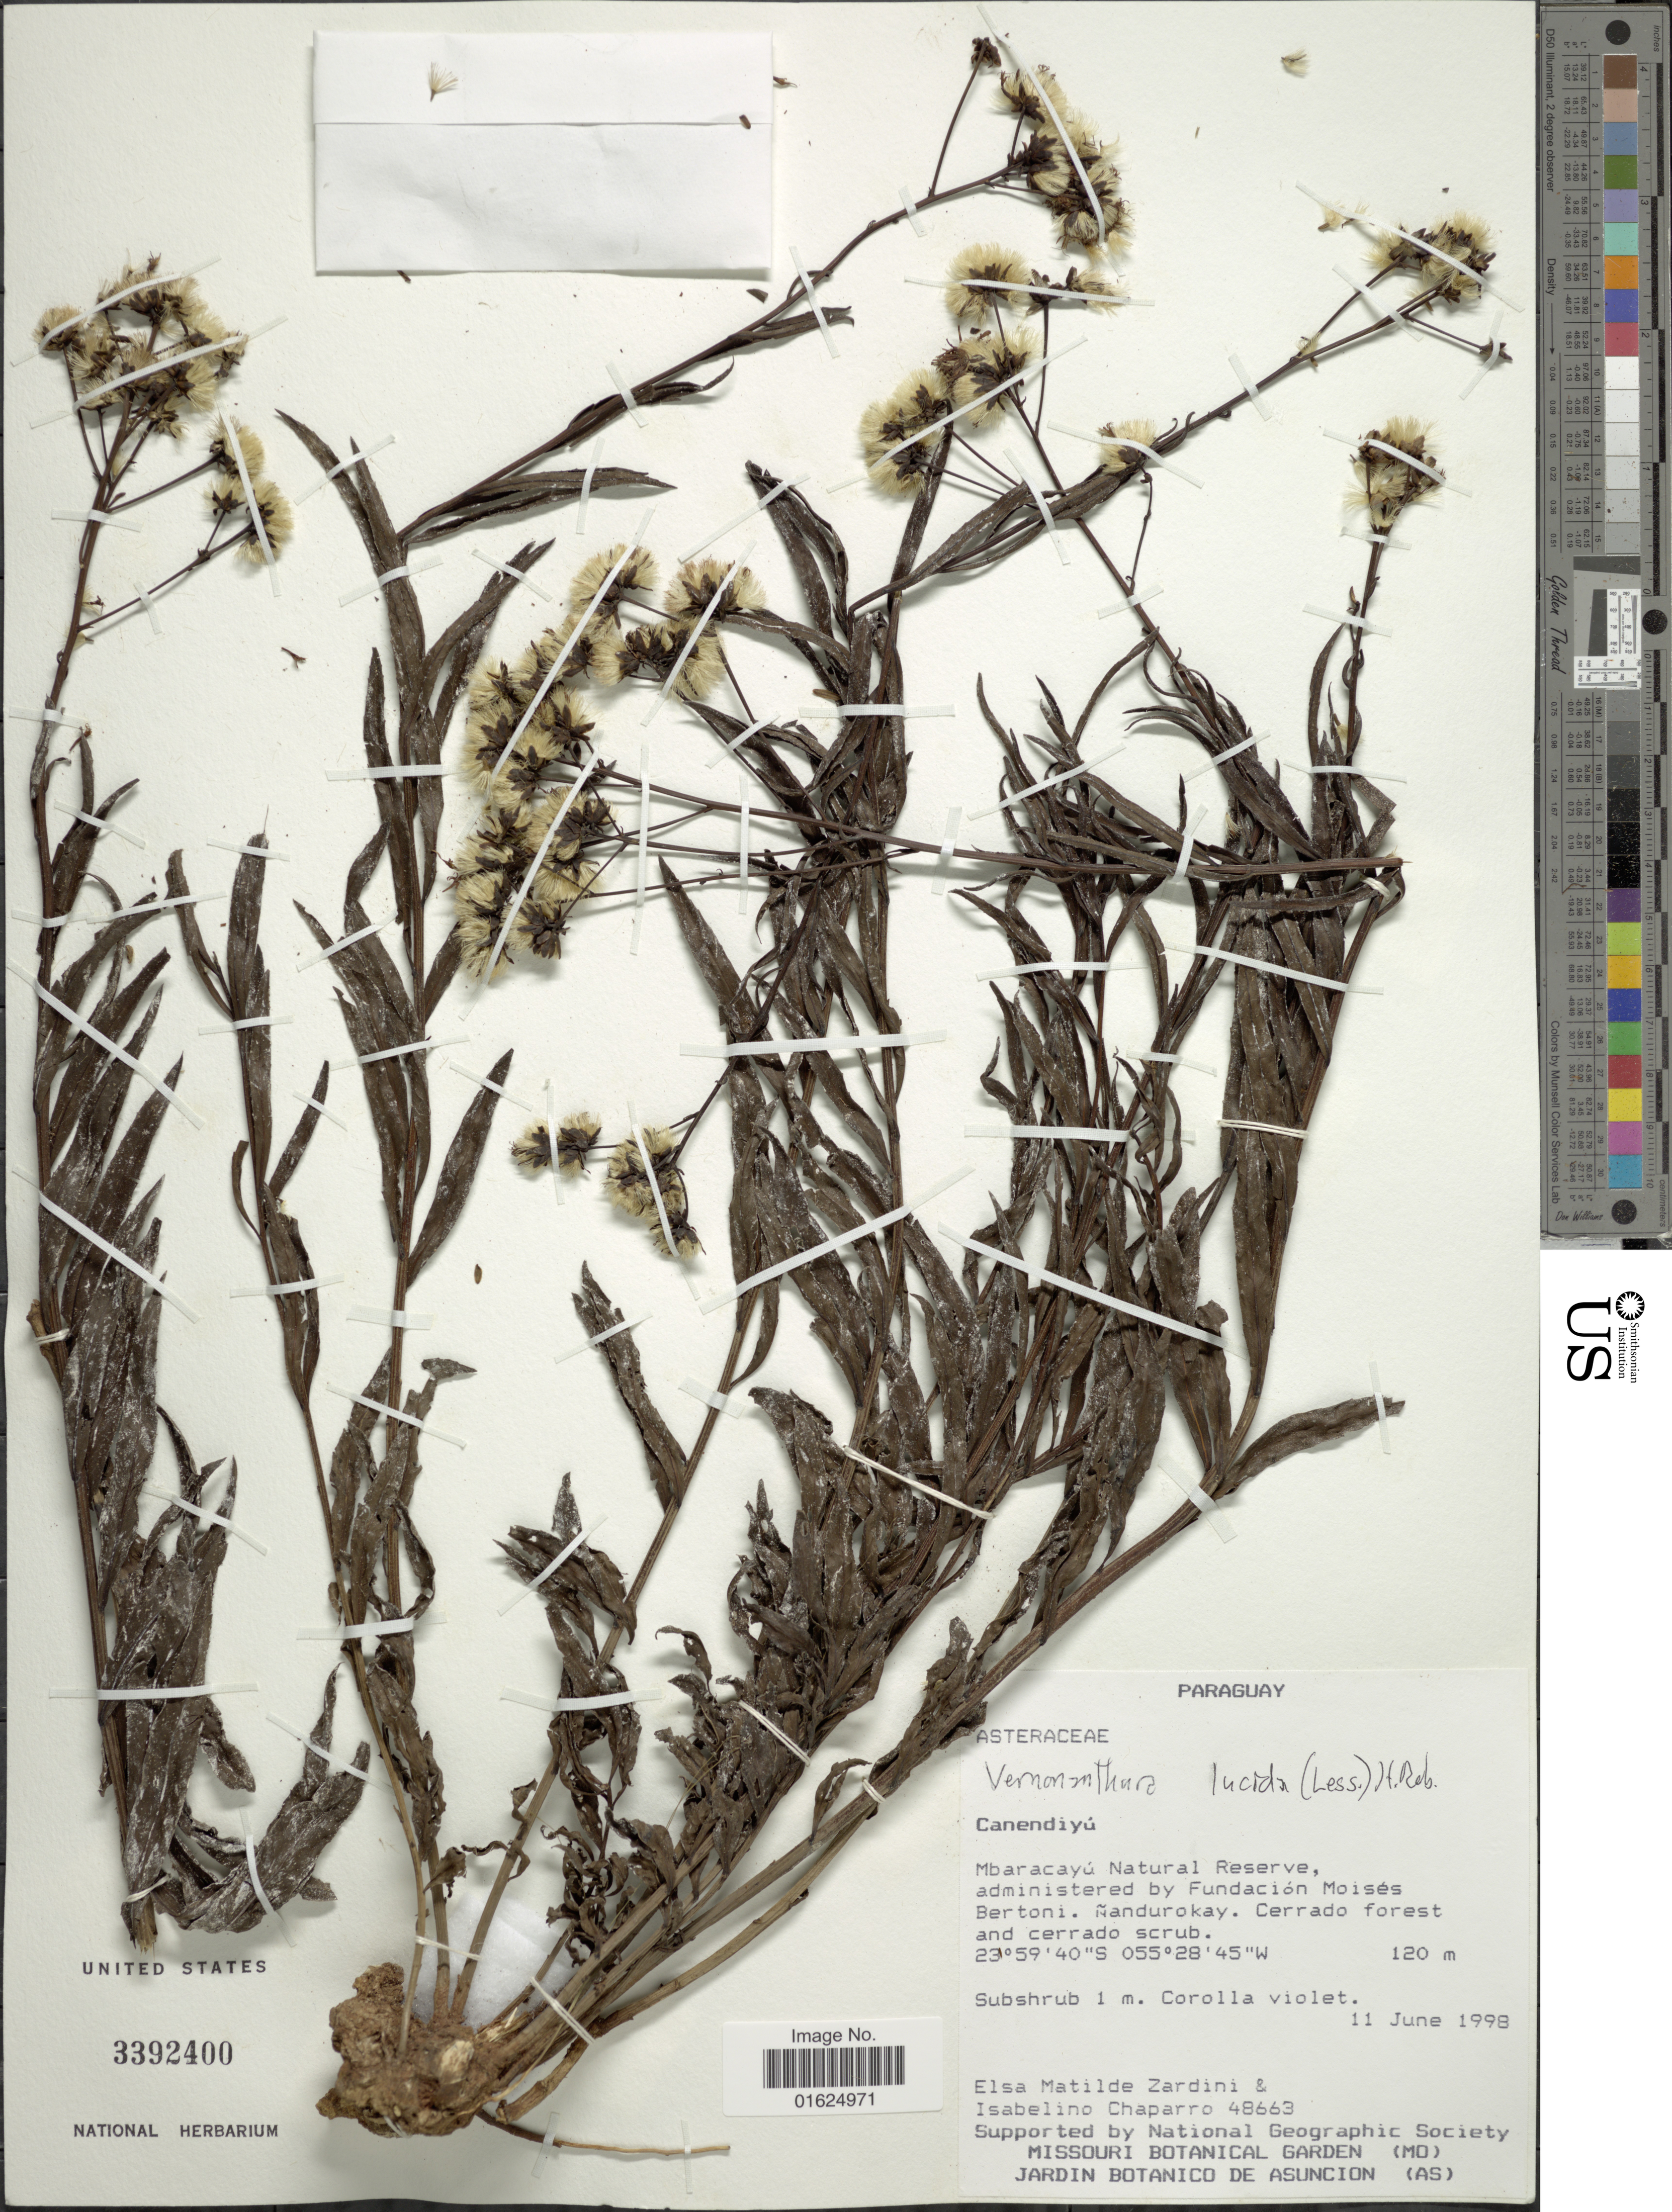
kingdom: Plantae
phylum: Tracheophyta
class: Magnoliopsida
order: Asterales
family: Asteraceae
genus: Vernonanthura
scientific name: Vernonanthura lucida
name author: (Less.) H. Rob.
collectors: E. M. Zardini & I. Chaparro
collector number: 48663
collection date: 1998-06-11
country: Paraguay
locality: Canendiyú, Mbaracayú Natural Reserve, administered by Fundación Moises Bertoni. ñandurokay. Cerrado forest and cerrado scrub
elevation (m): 120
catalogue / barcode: US 3392400